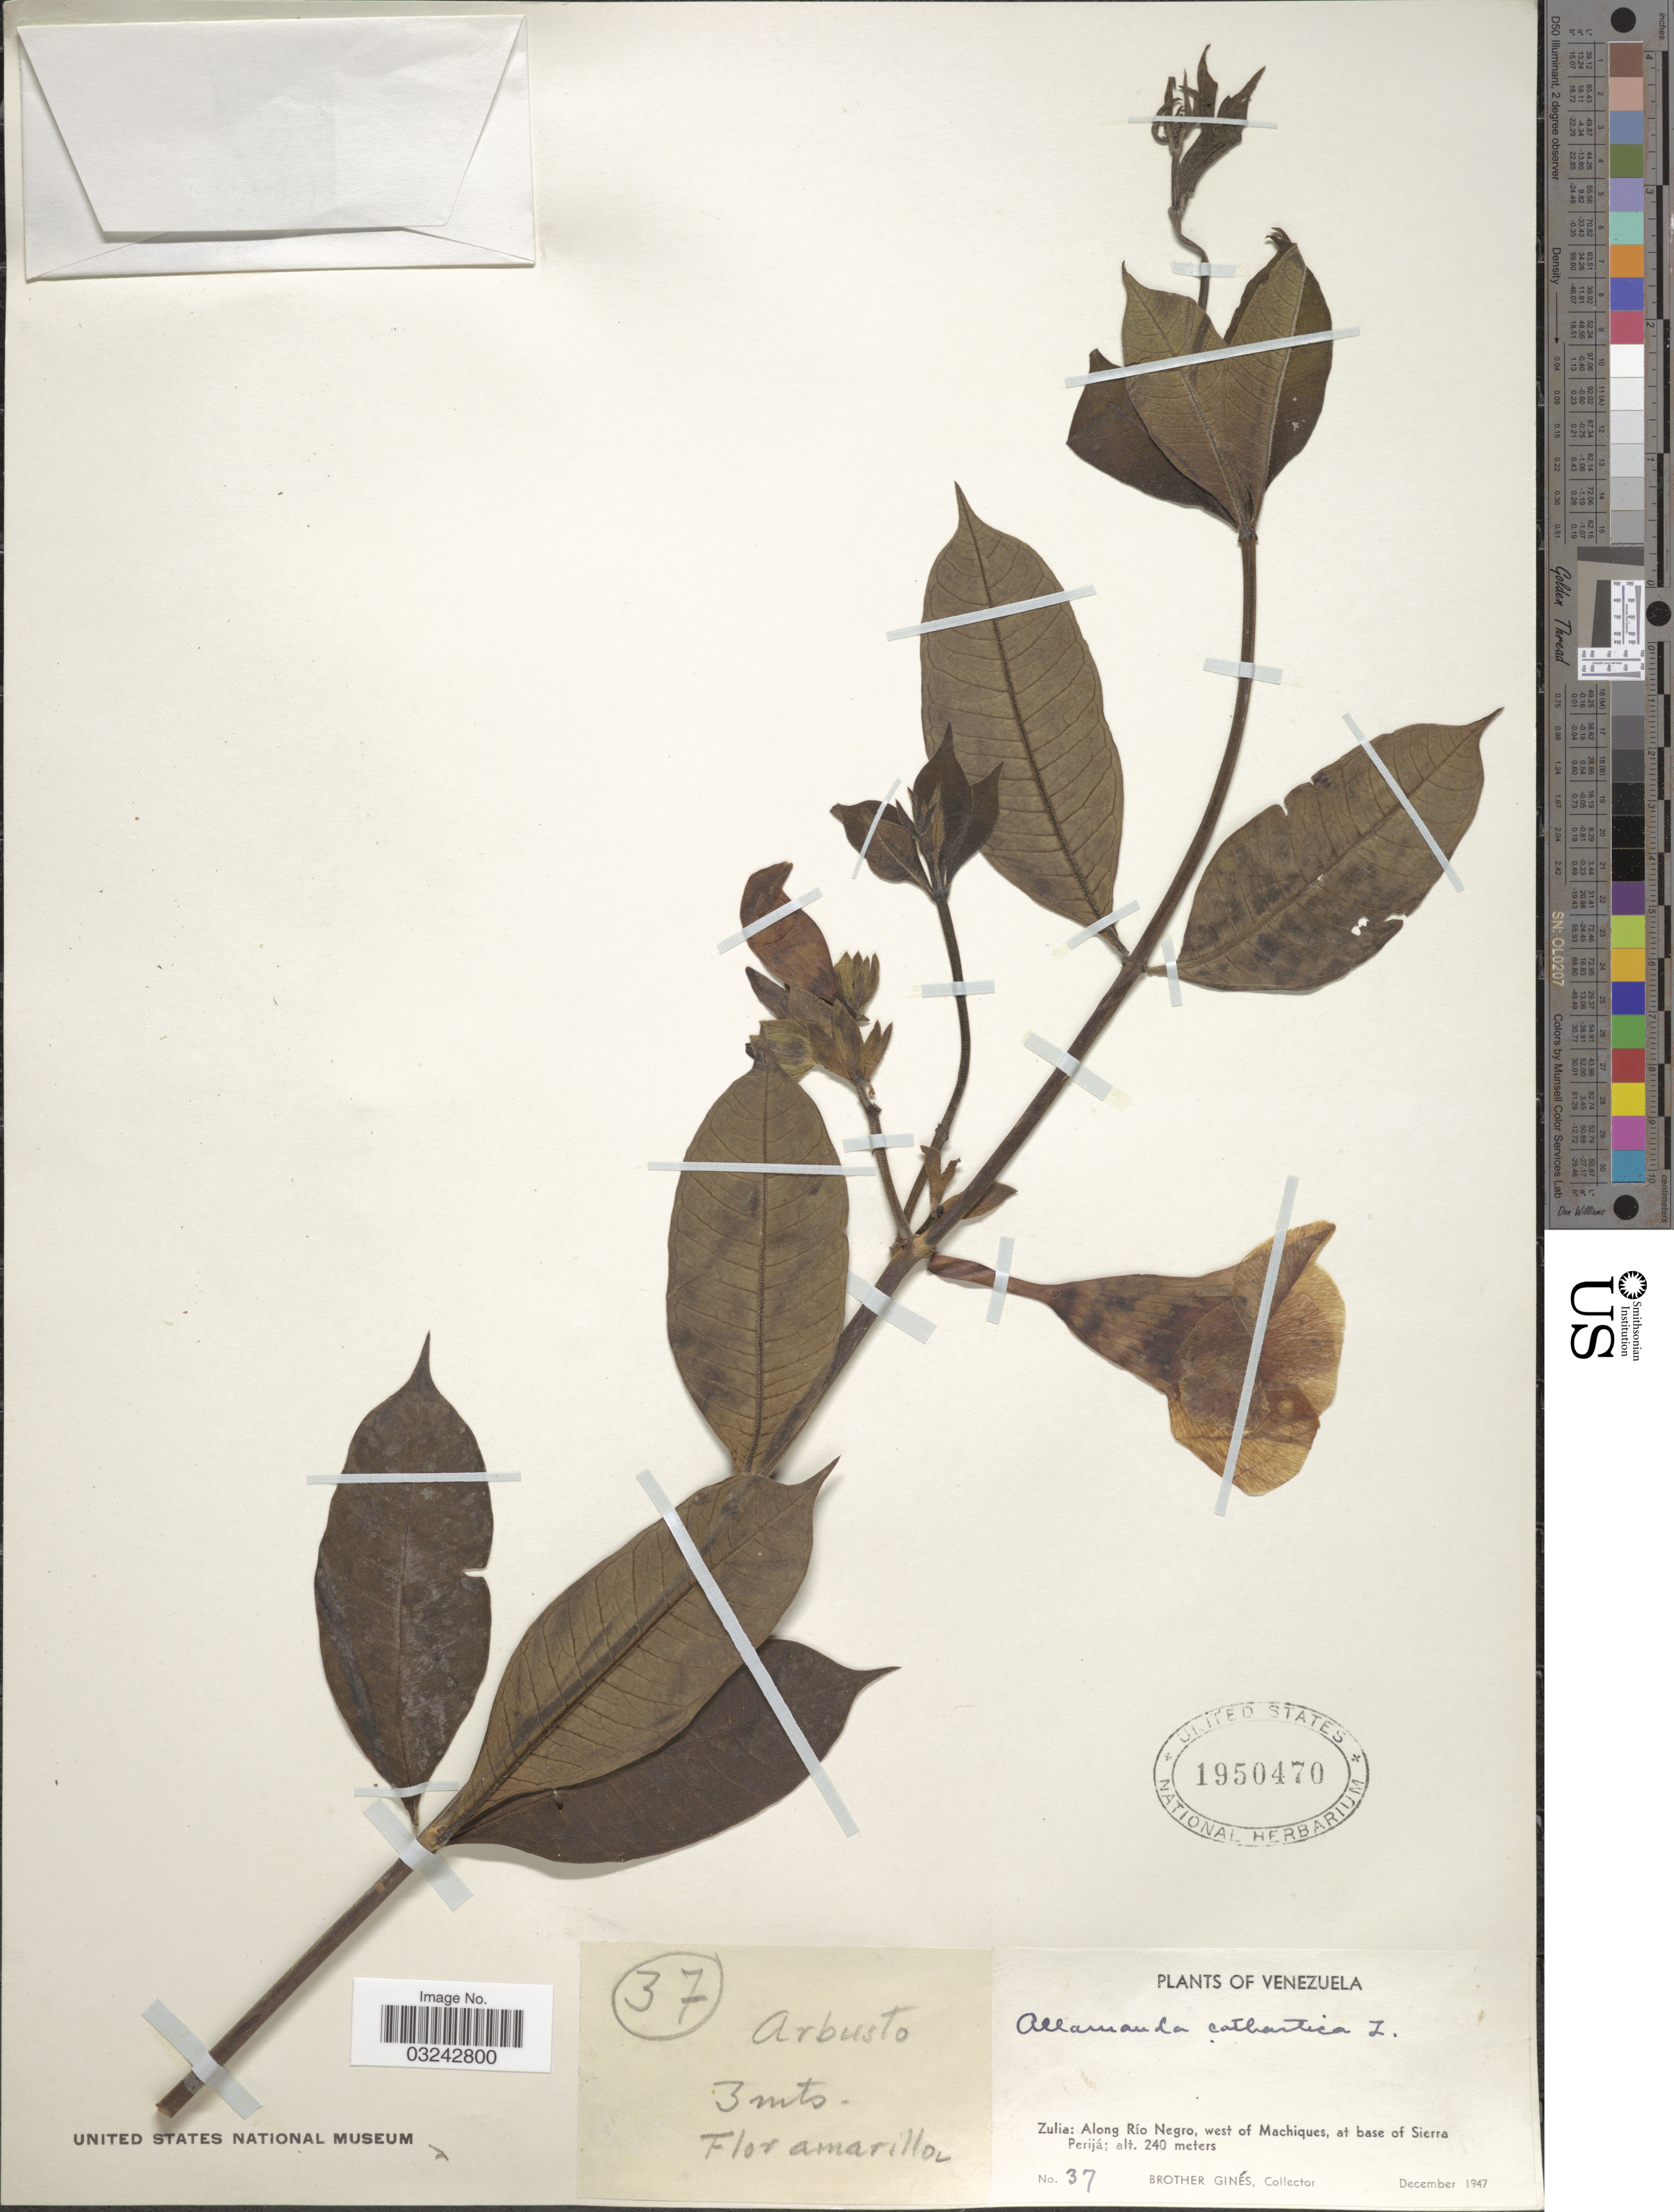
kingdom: Plantae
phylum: Tracheophyta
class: Magnoliopsida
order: Gentianales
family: Apocynaceae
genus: Allamanda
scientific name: Allamanda cathartica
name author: L.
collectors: Bro. Gines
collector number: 37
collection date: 1947-12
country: Venezuela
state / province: Zulia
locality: Along Río Negro, west of Machiques, at base of Sierra Perijá.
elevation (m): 240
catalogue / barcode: US 1950470